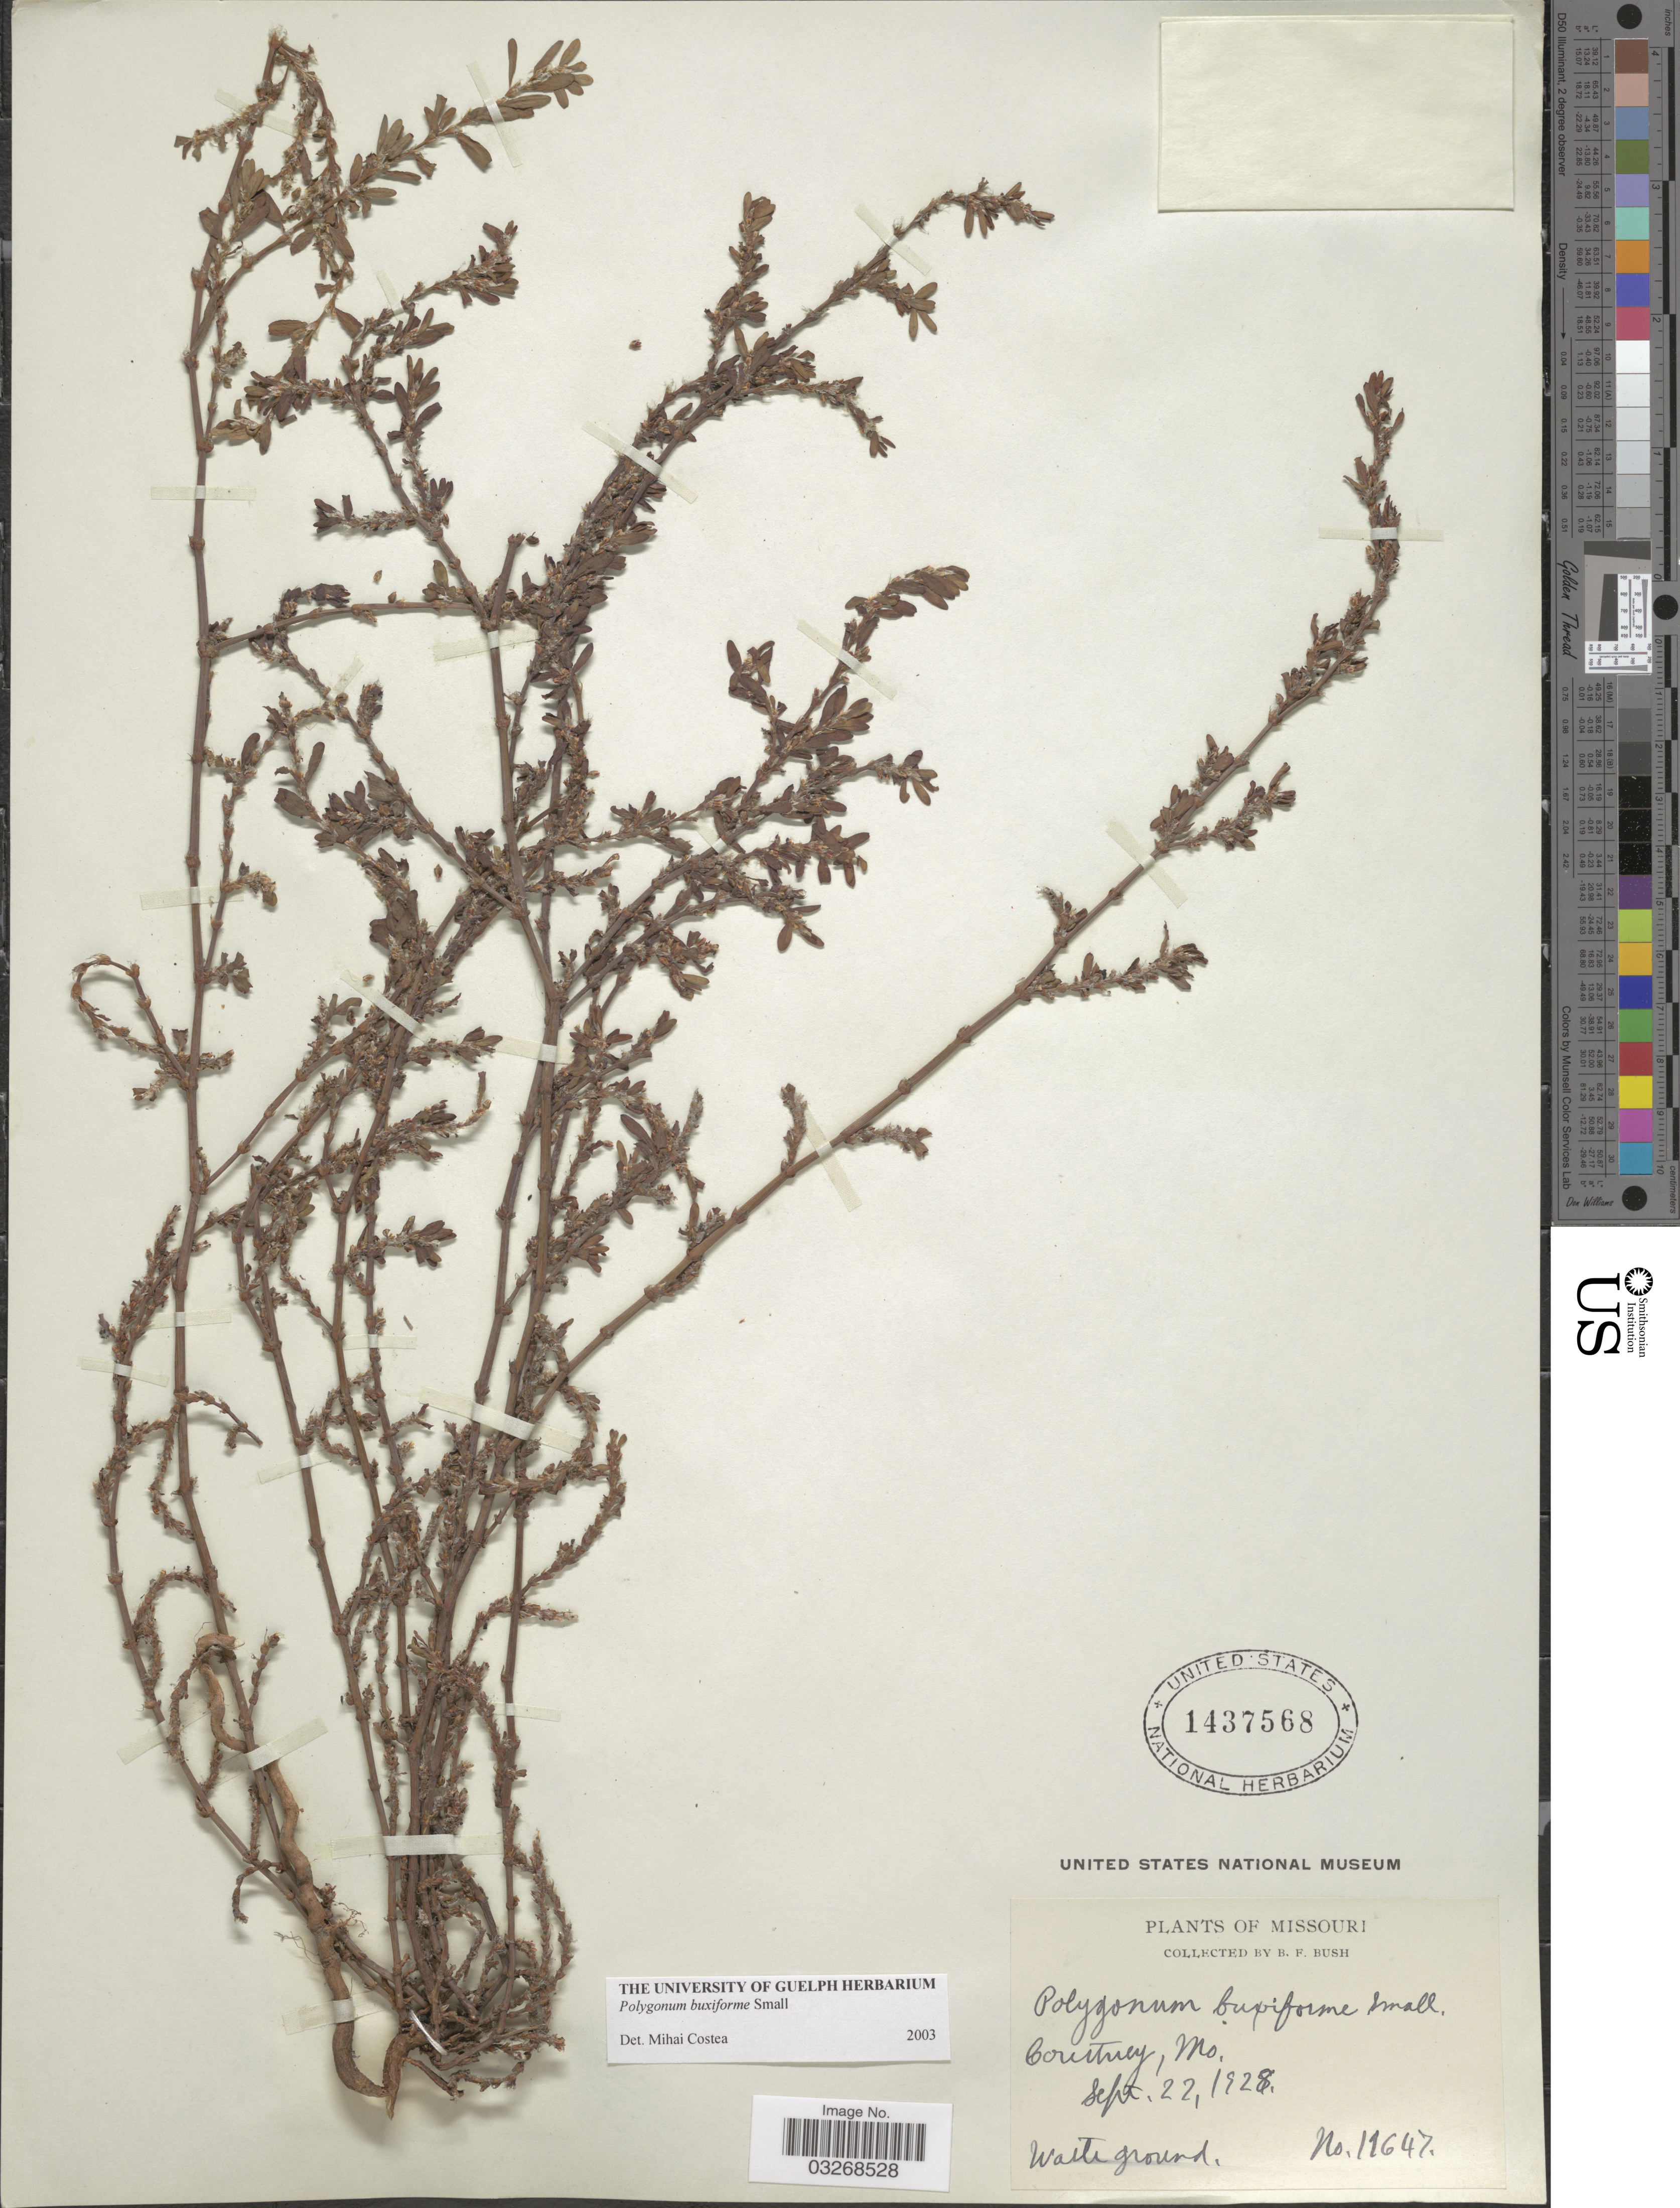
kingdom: Plantae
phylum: Tracheophyta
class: Magnoliopsida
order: Caryophyllales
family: Polygonaceae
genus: Polygonum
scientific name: Polygonum buxiforme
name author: Small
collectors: B. F. Bush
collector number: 19647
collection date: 1928-09-22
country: United States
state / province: Missouri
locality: Courtney.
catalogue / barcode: US 1437568